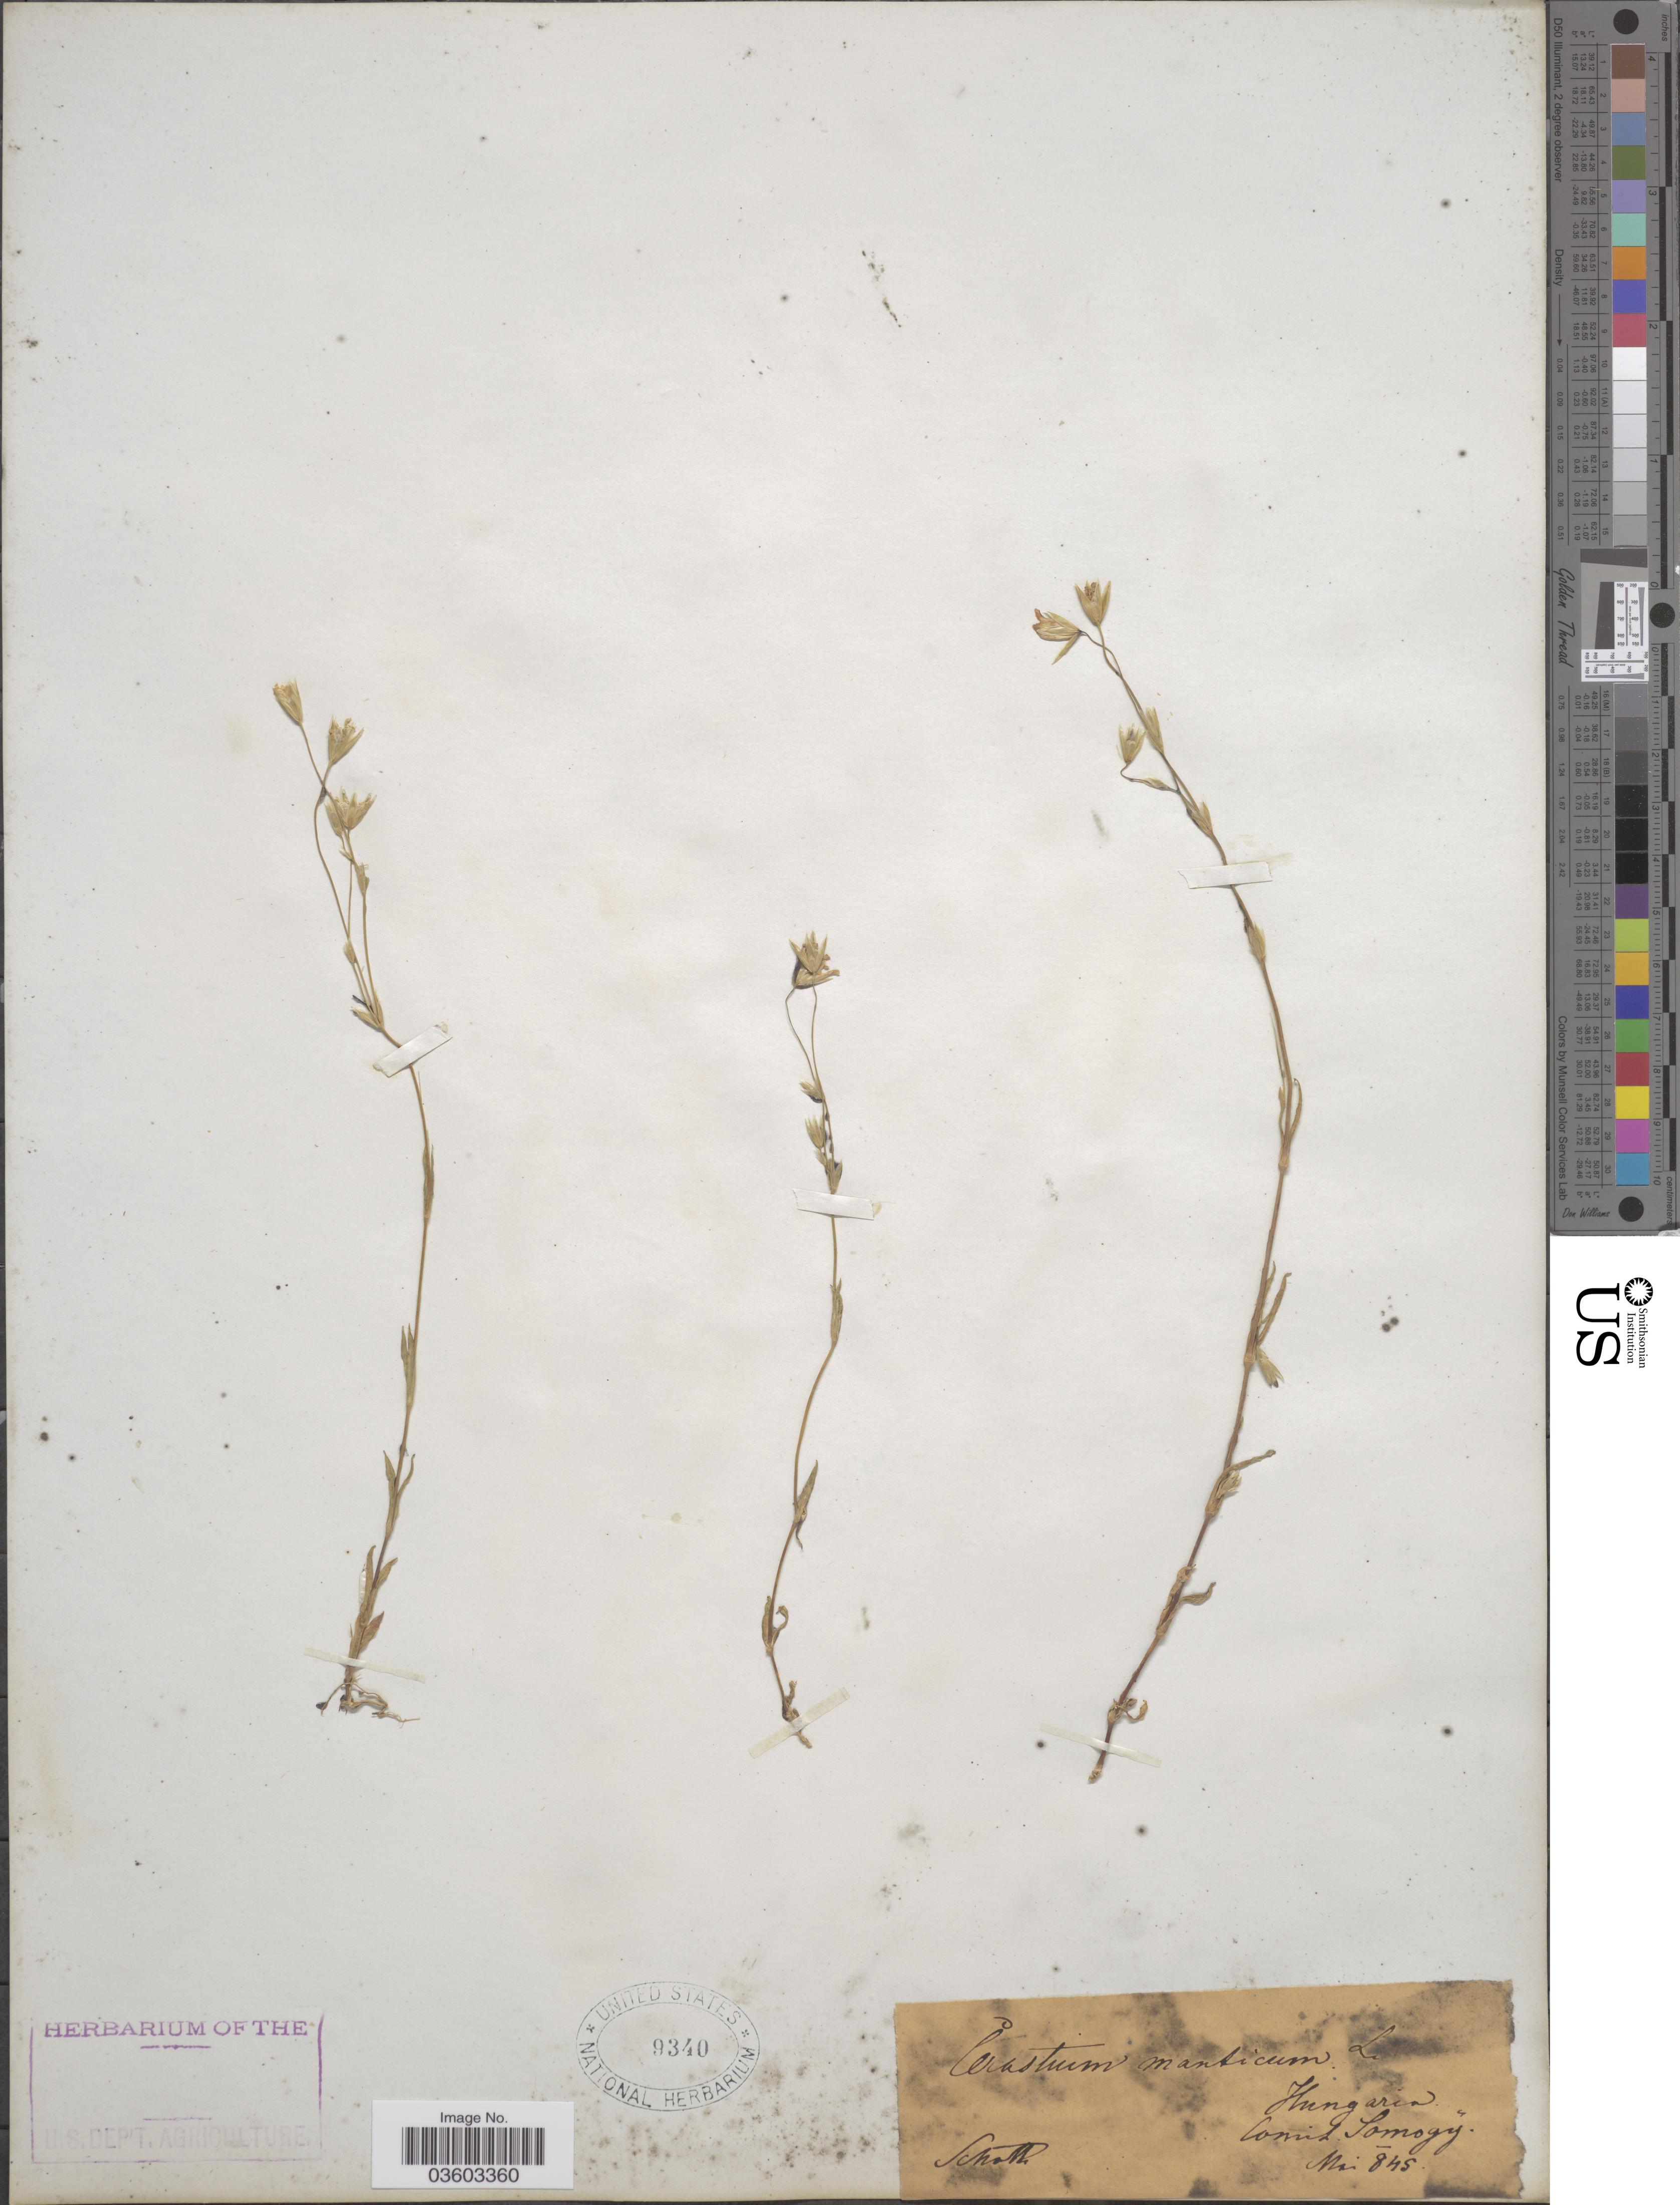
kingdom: Plantae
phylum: Tracheophyta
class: Magnoliopsida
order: Caryophyllales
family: Caryophyllaceae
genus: Cerastium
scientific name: Cerastium manticum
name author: L.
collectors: Schott, --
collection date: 1845-05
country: Hungary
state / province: Somogy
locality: Hungaria. Comit Somogÿ.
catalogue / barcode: US 9340